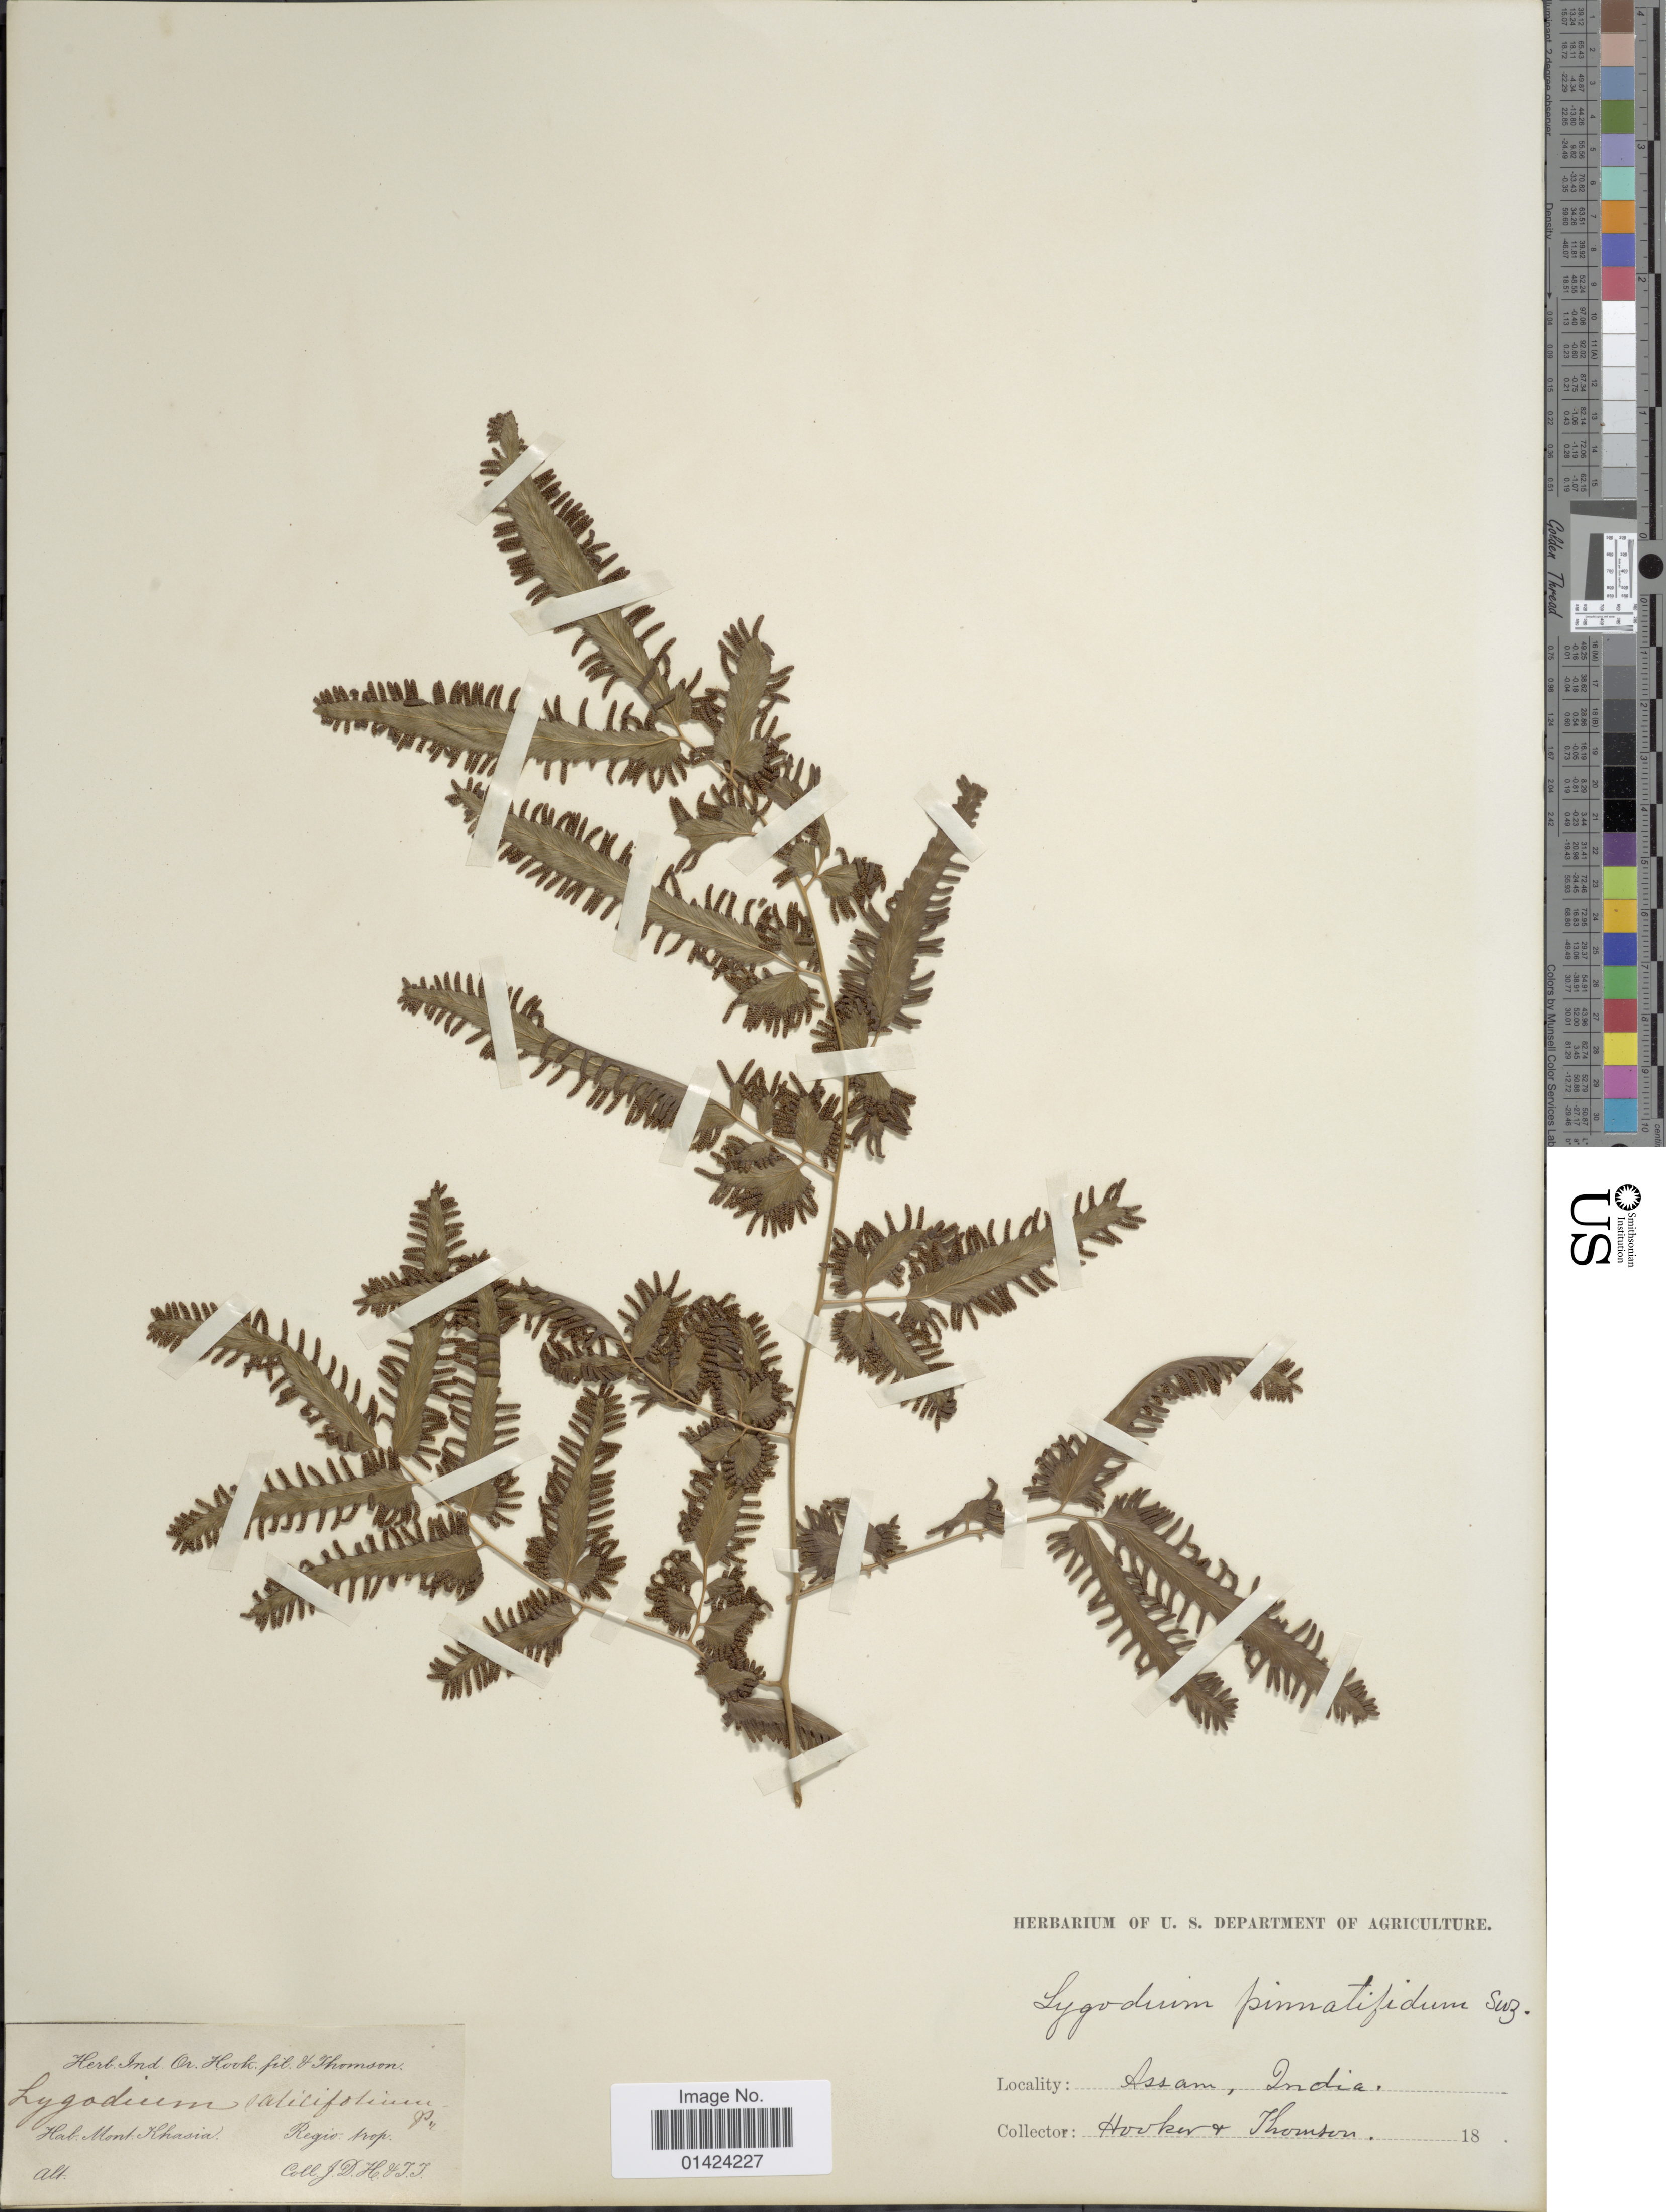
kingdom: Plantae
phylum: Tracheophyta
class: Polypodiopsida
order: Schizaeales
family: Lygodiaceae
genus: Lygodium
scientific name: Lygodium flexuosum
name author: Sw.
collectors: J. D. Hooker & T. Thomson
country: India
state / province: Assam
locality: Mont. Khasia.